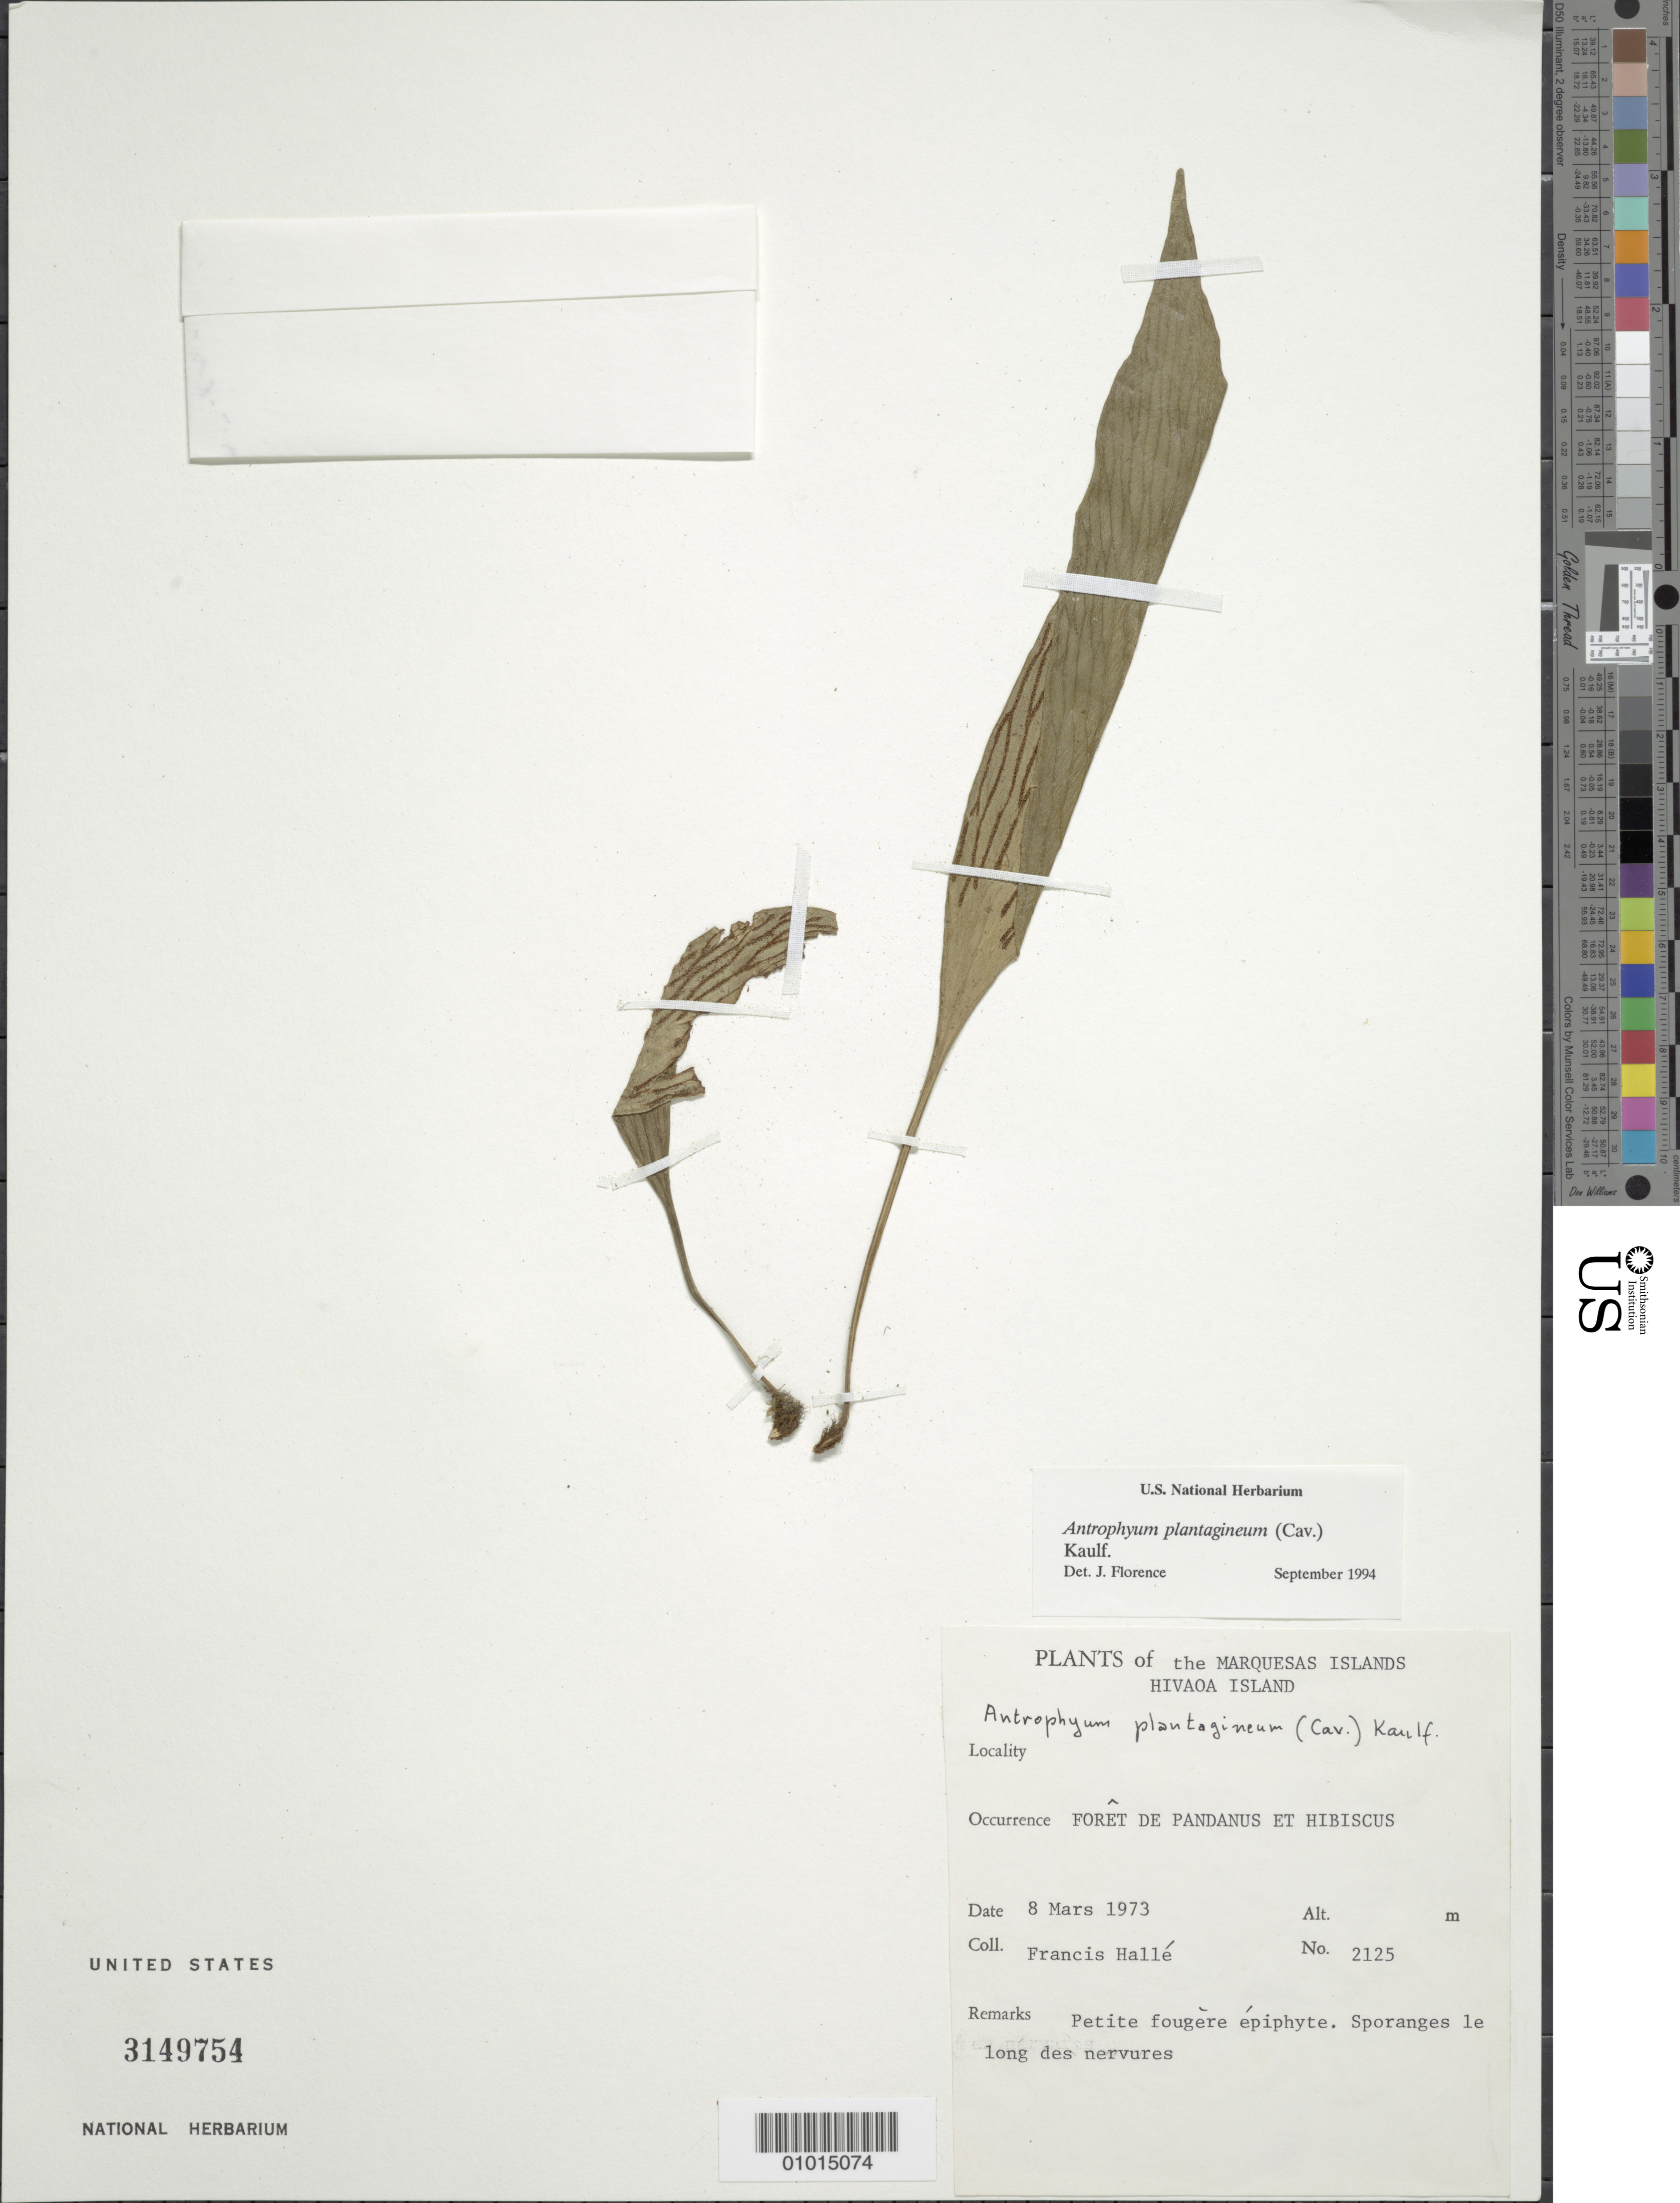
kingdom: Plantae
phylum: Tracheophyta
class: Polypodiopsida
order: Polypodiales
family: Pteridaceae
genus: Antrophyum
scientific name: Antrophyum plantagineum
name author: (Cav.) Kaulf.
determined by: Florence, J.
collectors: F. Hallé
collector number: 2125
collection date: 1973-03-08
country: French Polynesia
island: Hiva Oa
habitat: Forêt de Pandanus et Hibiscus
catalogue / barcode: US 3149754